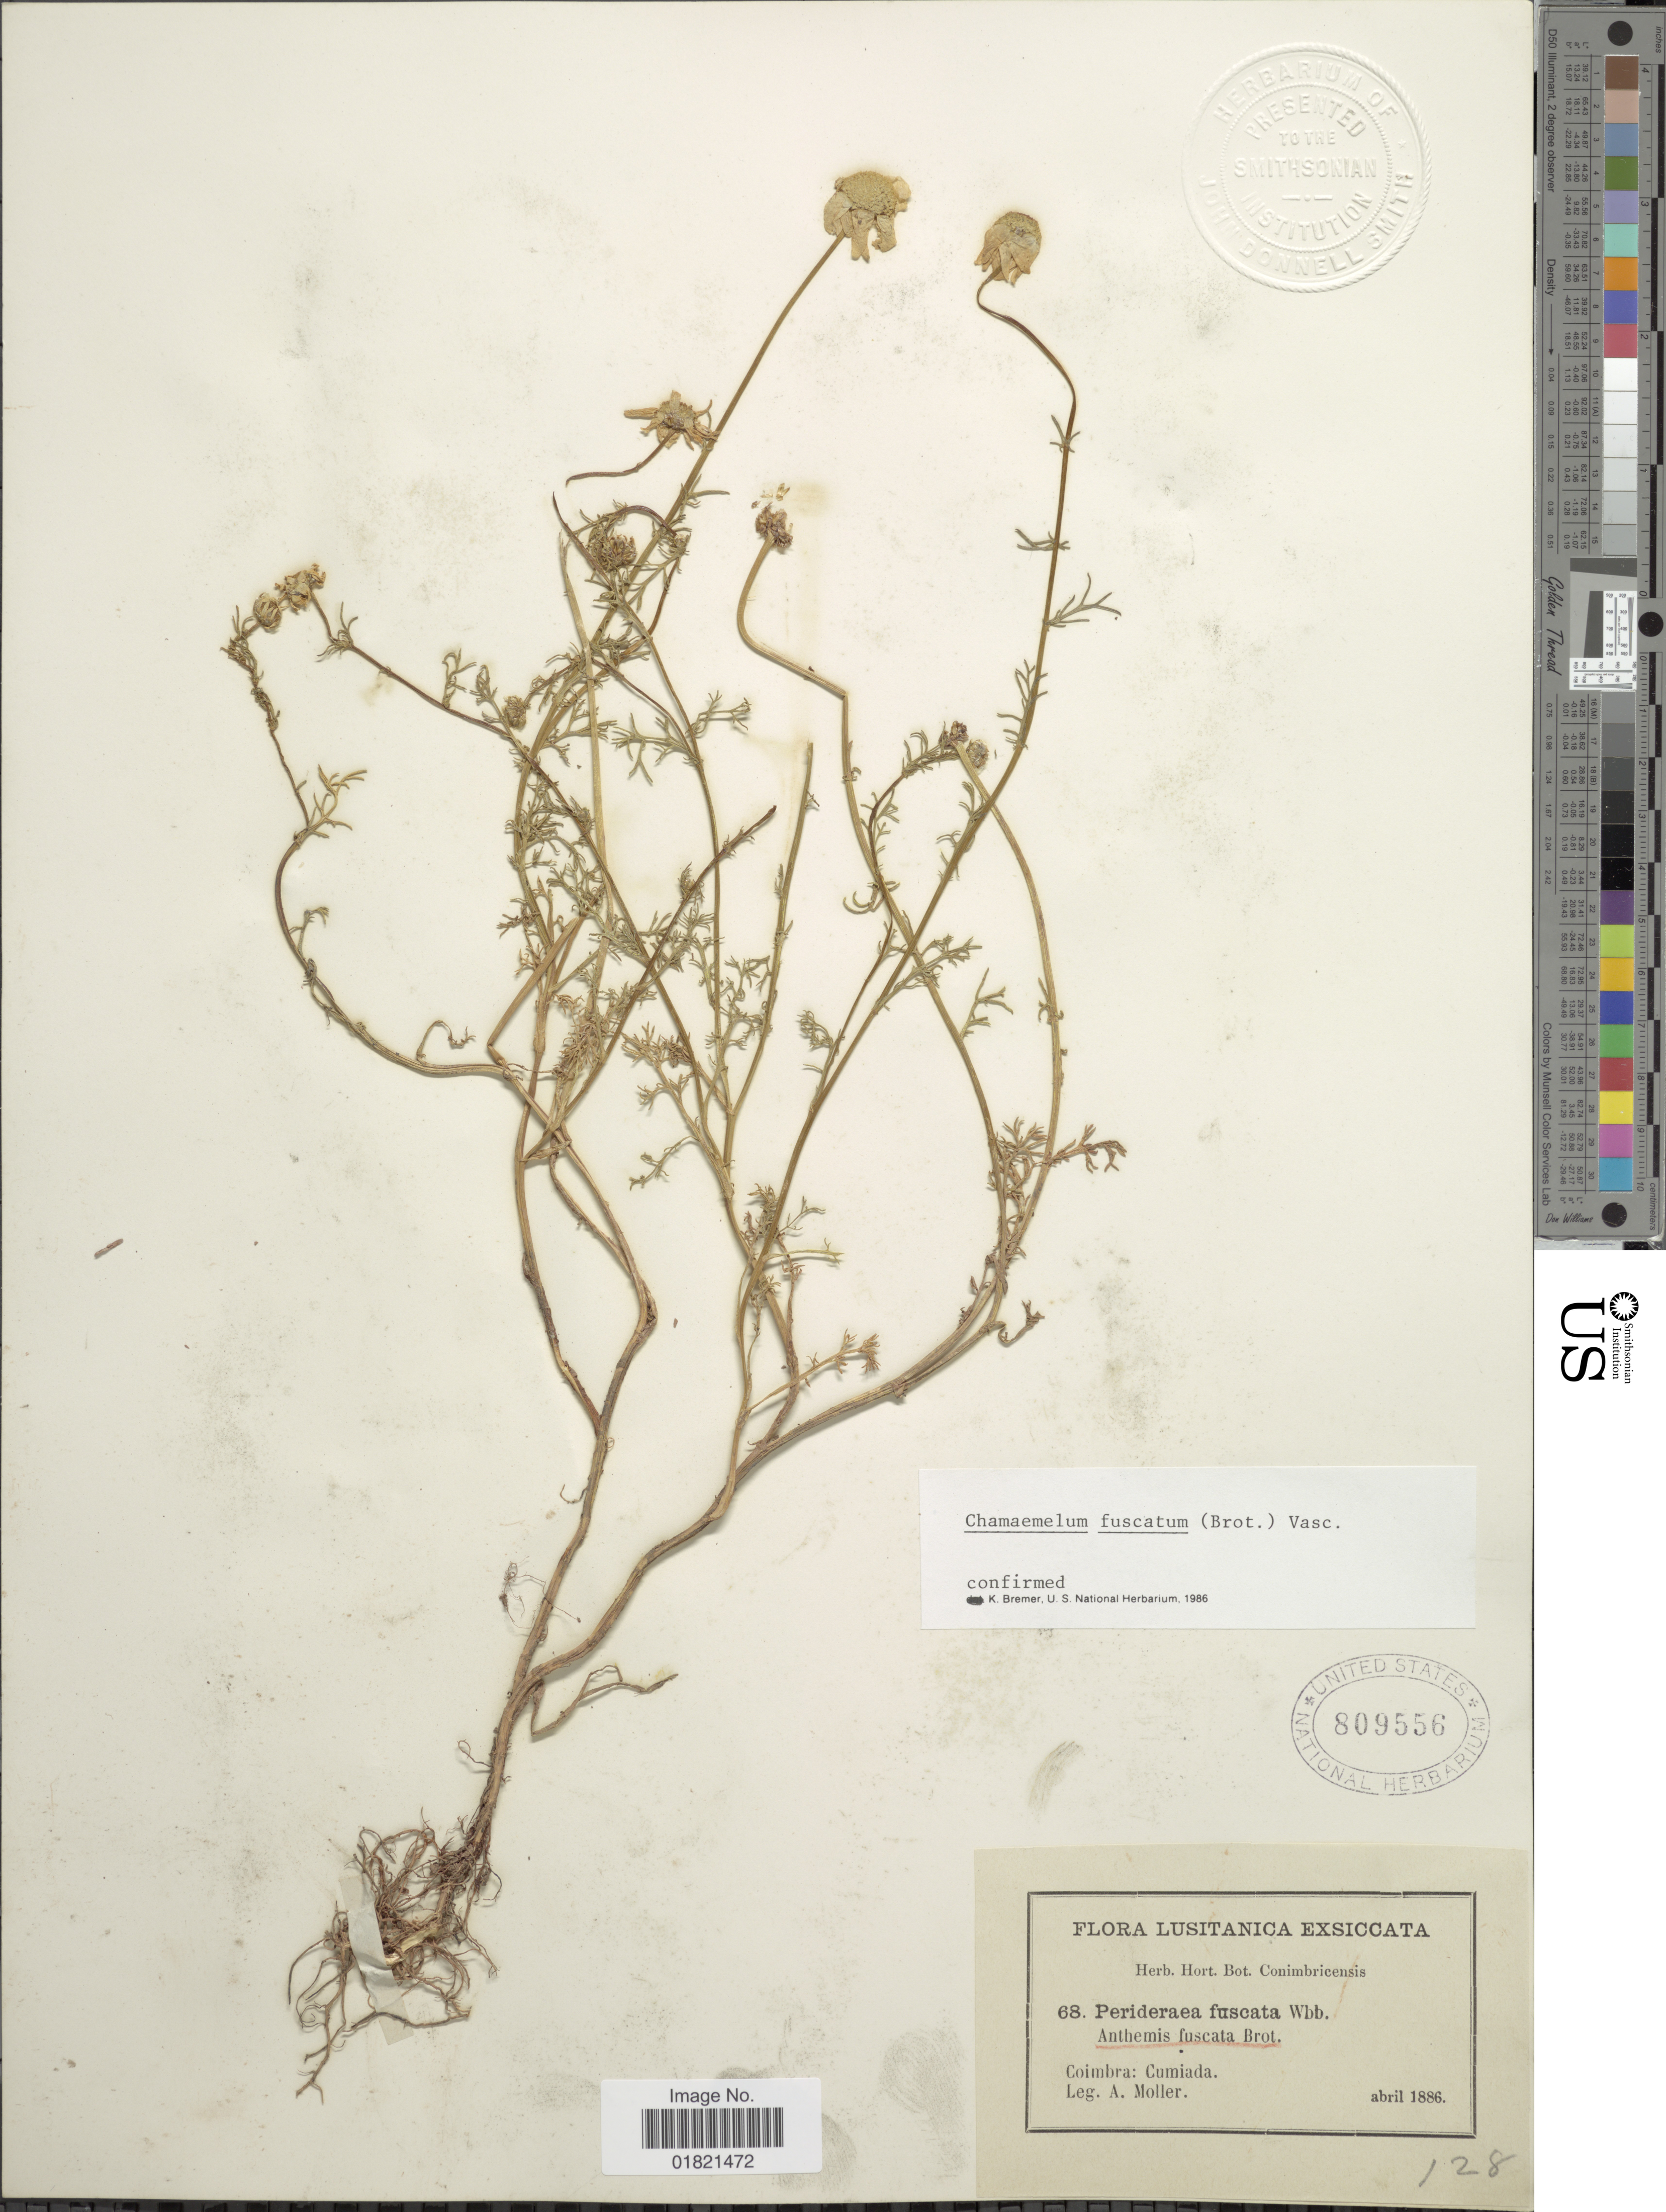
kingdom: Plantae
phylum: Tracheophyta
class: Magnoliopsida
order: Asterales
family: Asteraceae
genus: Chamaemelum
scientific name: Chamaemelum mixtum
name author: L.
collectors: A. Moller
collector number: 68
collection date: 1886-04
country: Portugal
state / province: Coimbra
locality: Lusitanica, Cumiada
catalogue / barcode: US 809556